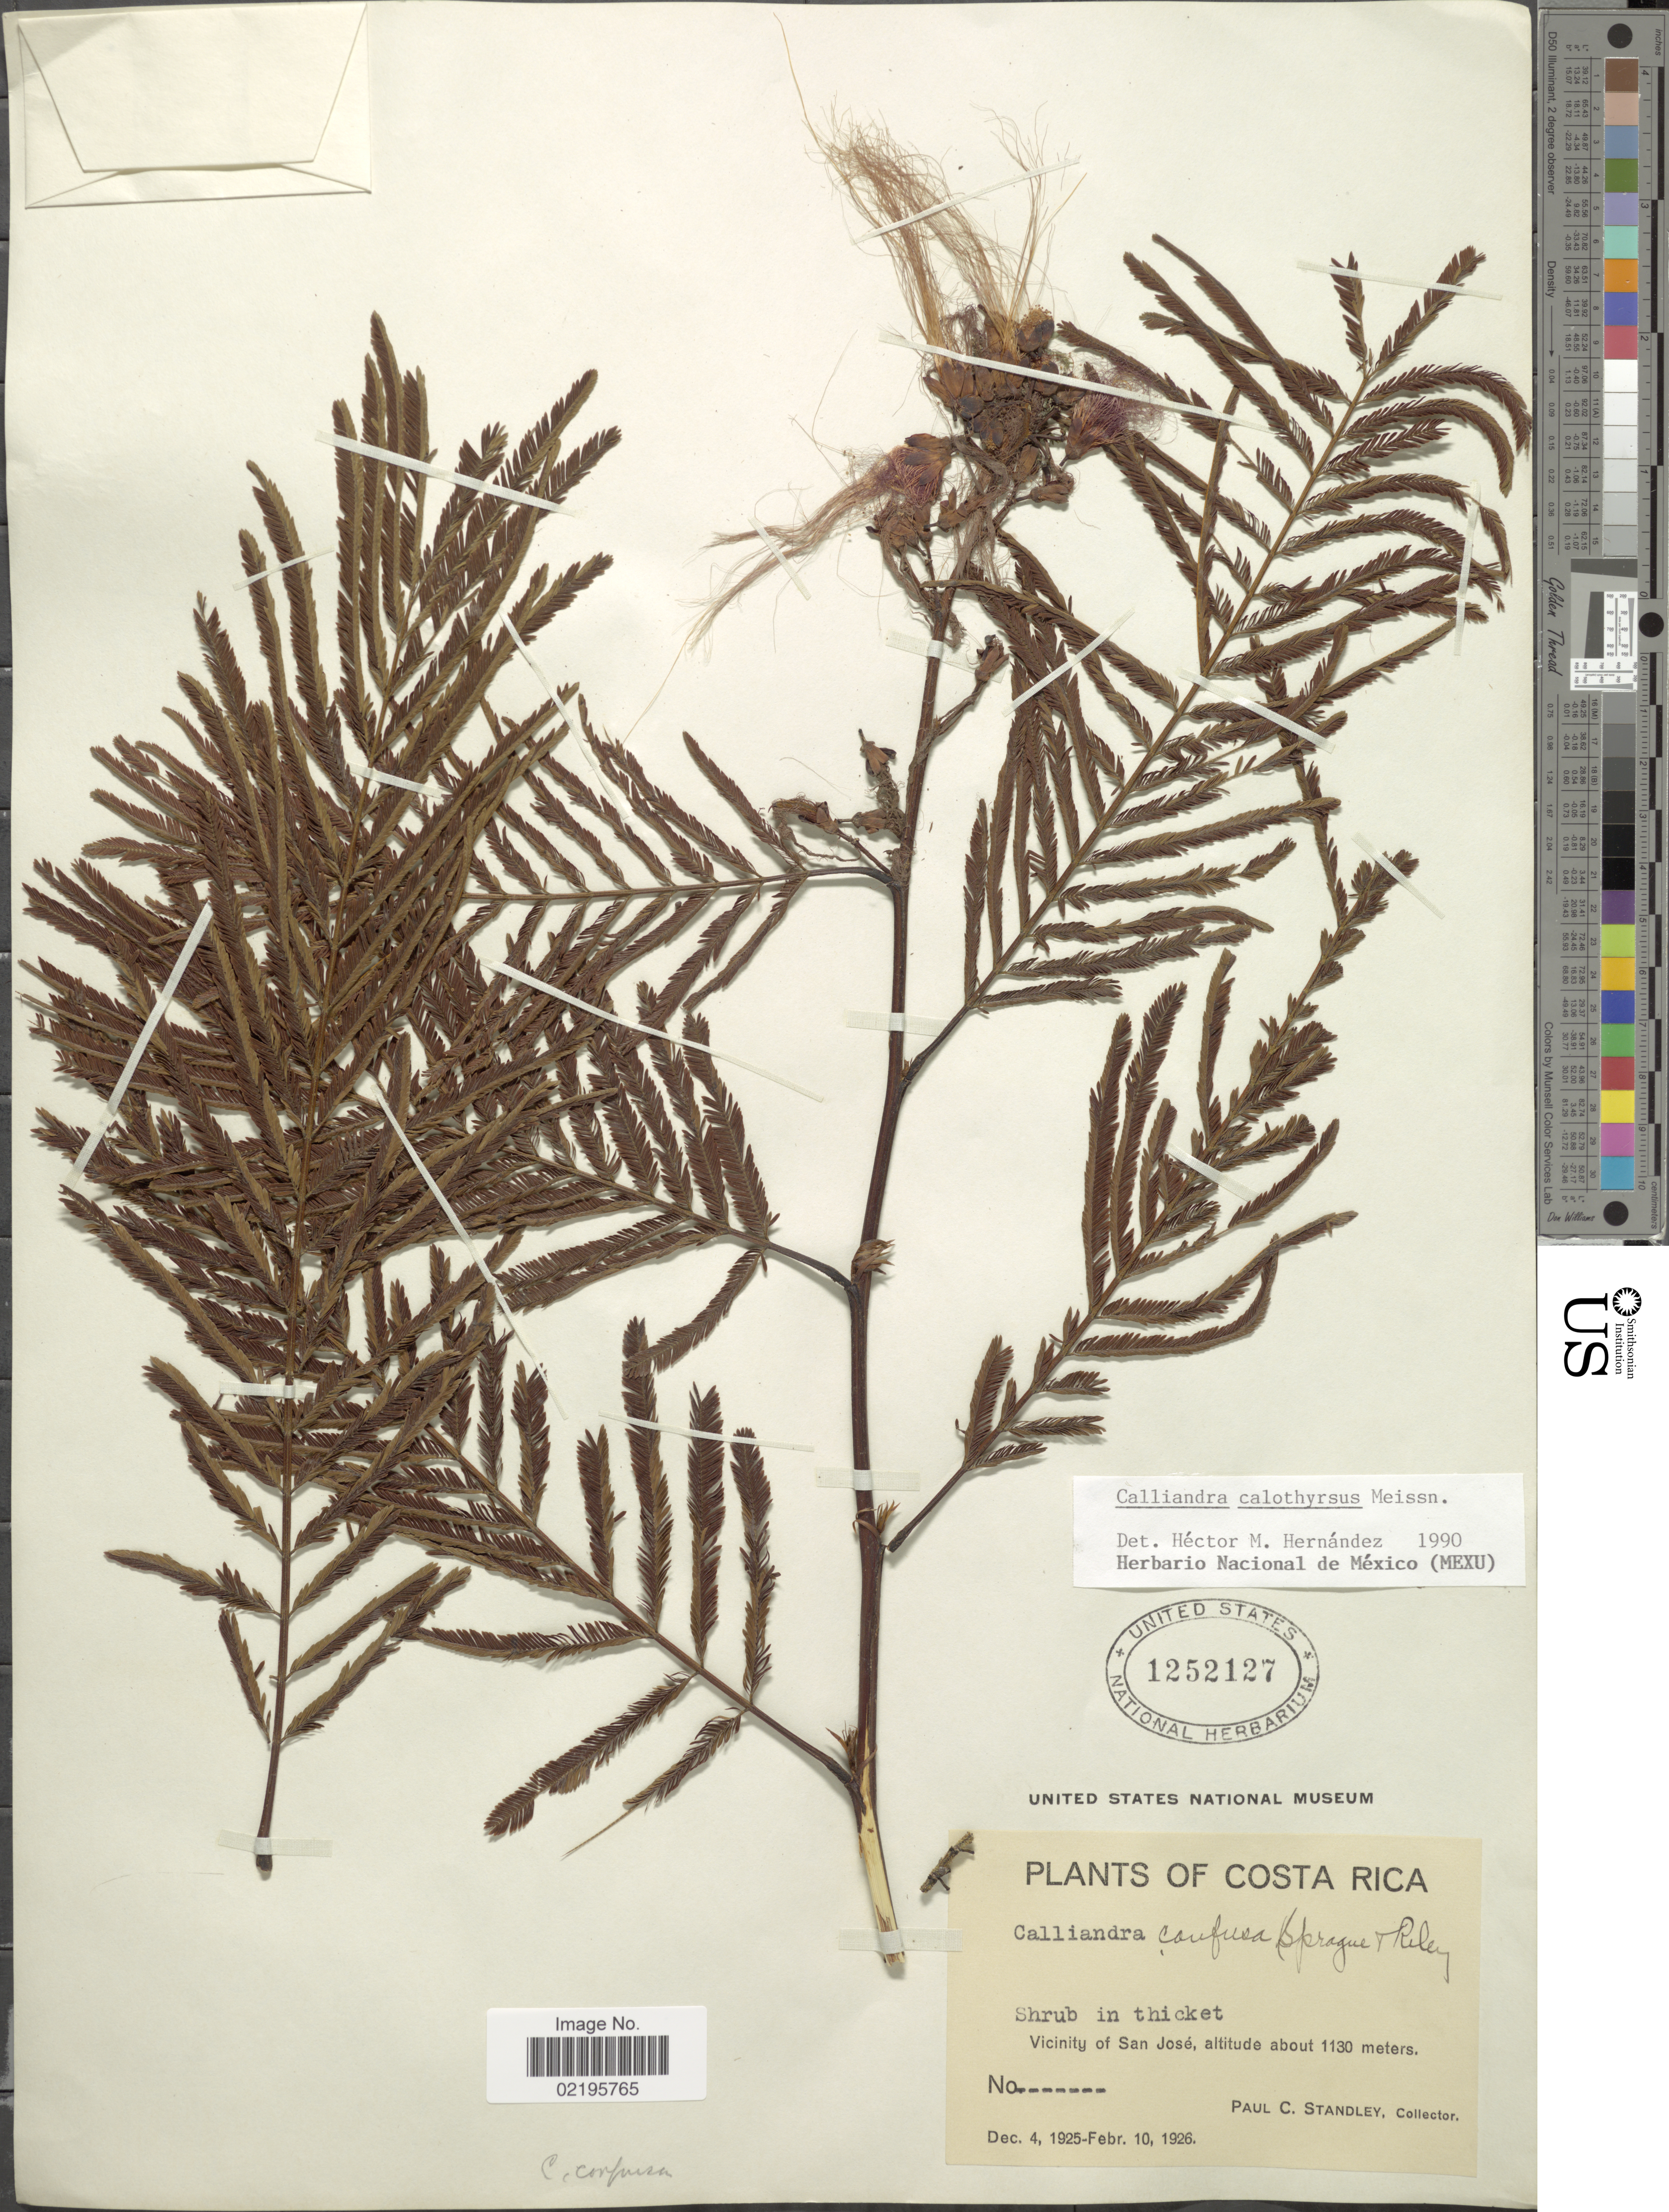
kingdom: Plantae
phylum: Tracheophyta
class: Magnoliopsida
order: Fabales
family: Fabaceae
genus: Calliandra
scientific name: Calliandra calothyrsus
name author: Meisn.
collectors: P. C. Standley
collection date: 1925-12-04/1926-02-10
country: Costa Rica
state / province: San José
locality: Vicinity of San Jose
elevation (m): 1130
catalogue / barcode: US 1252127